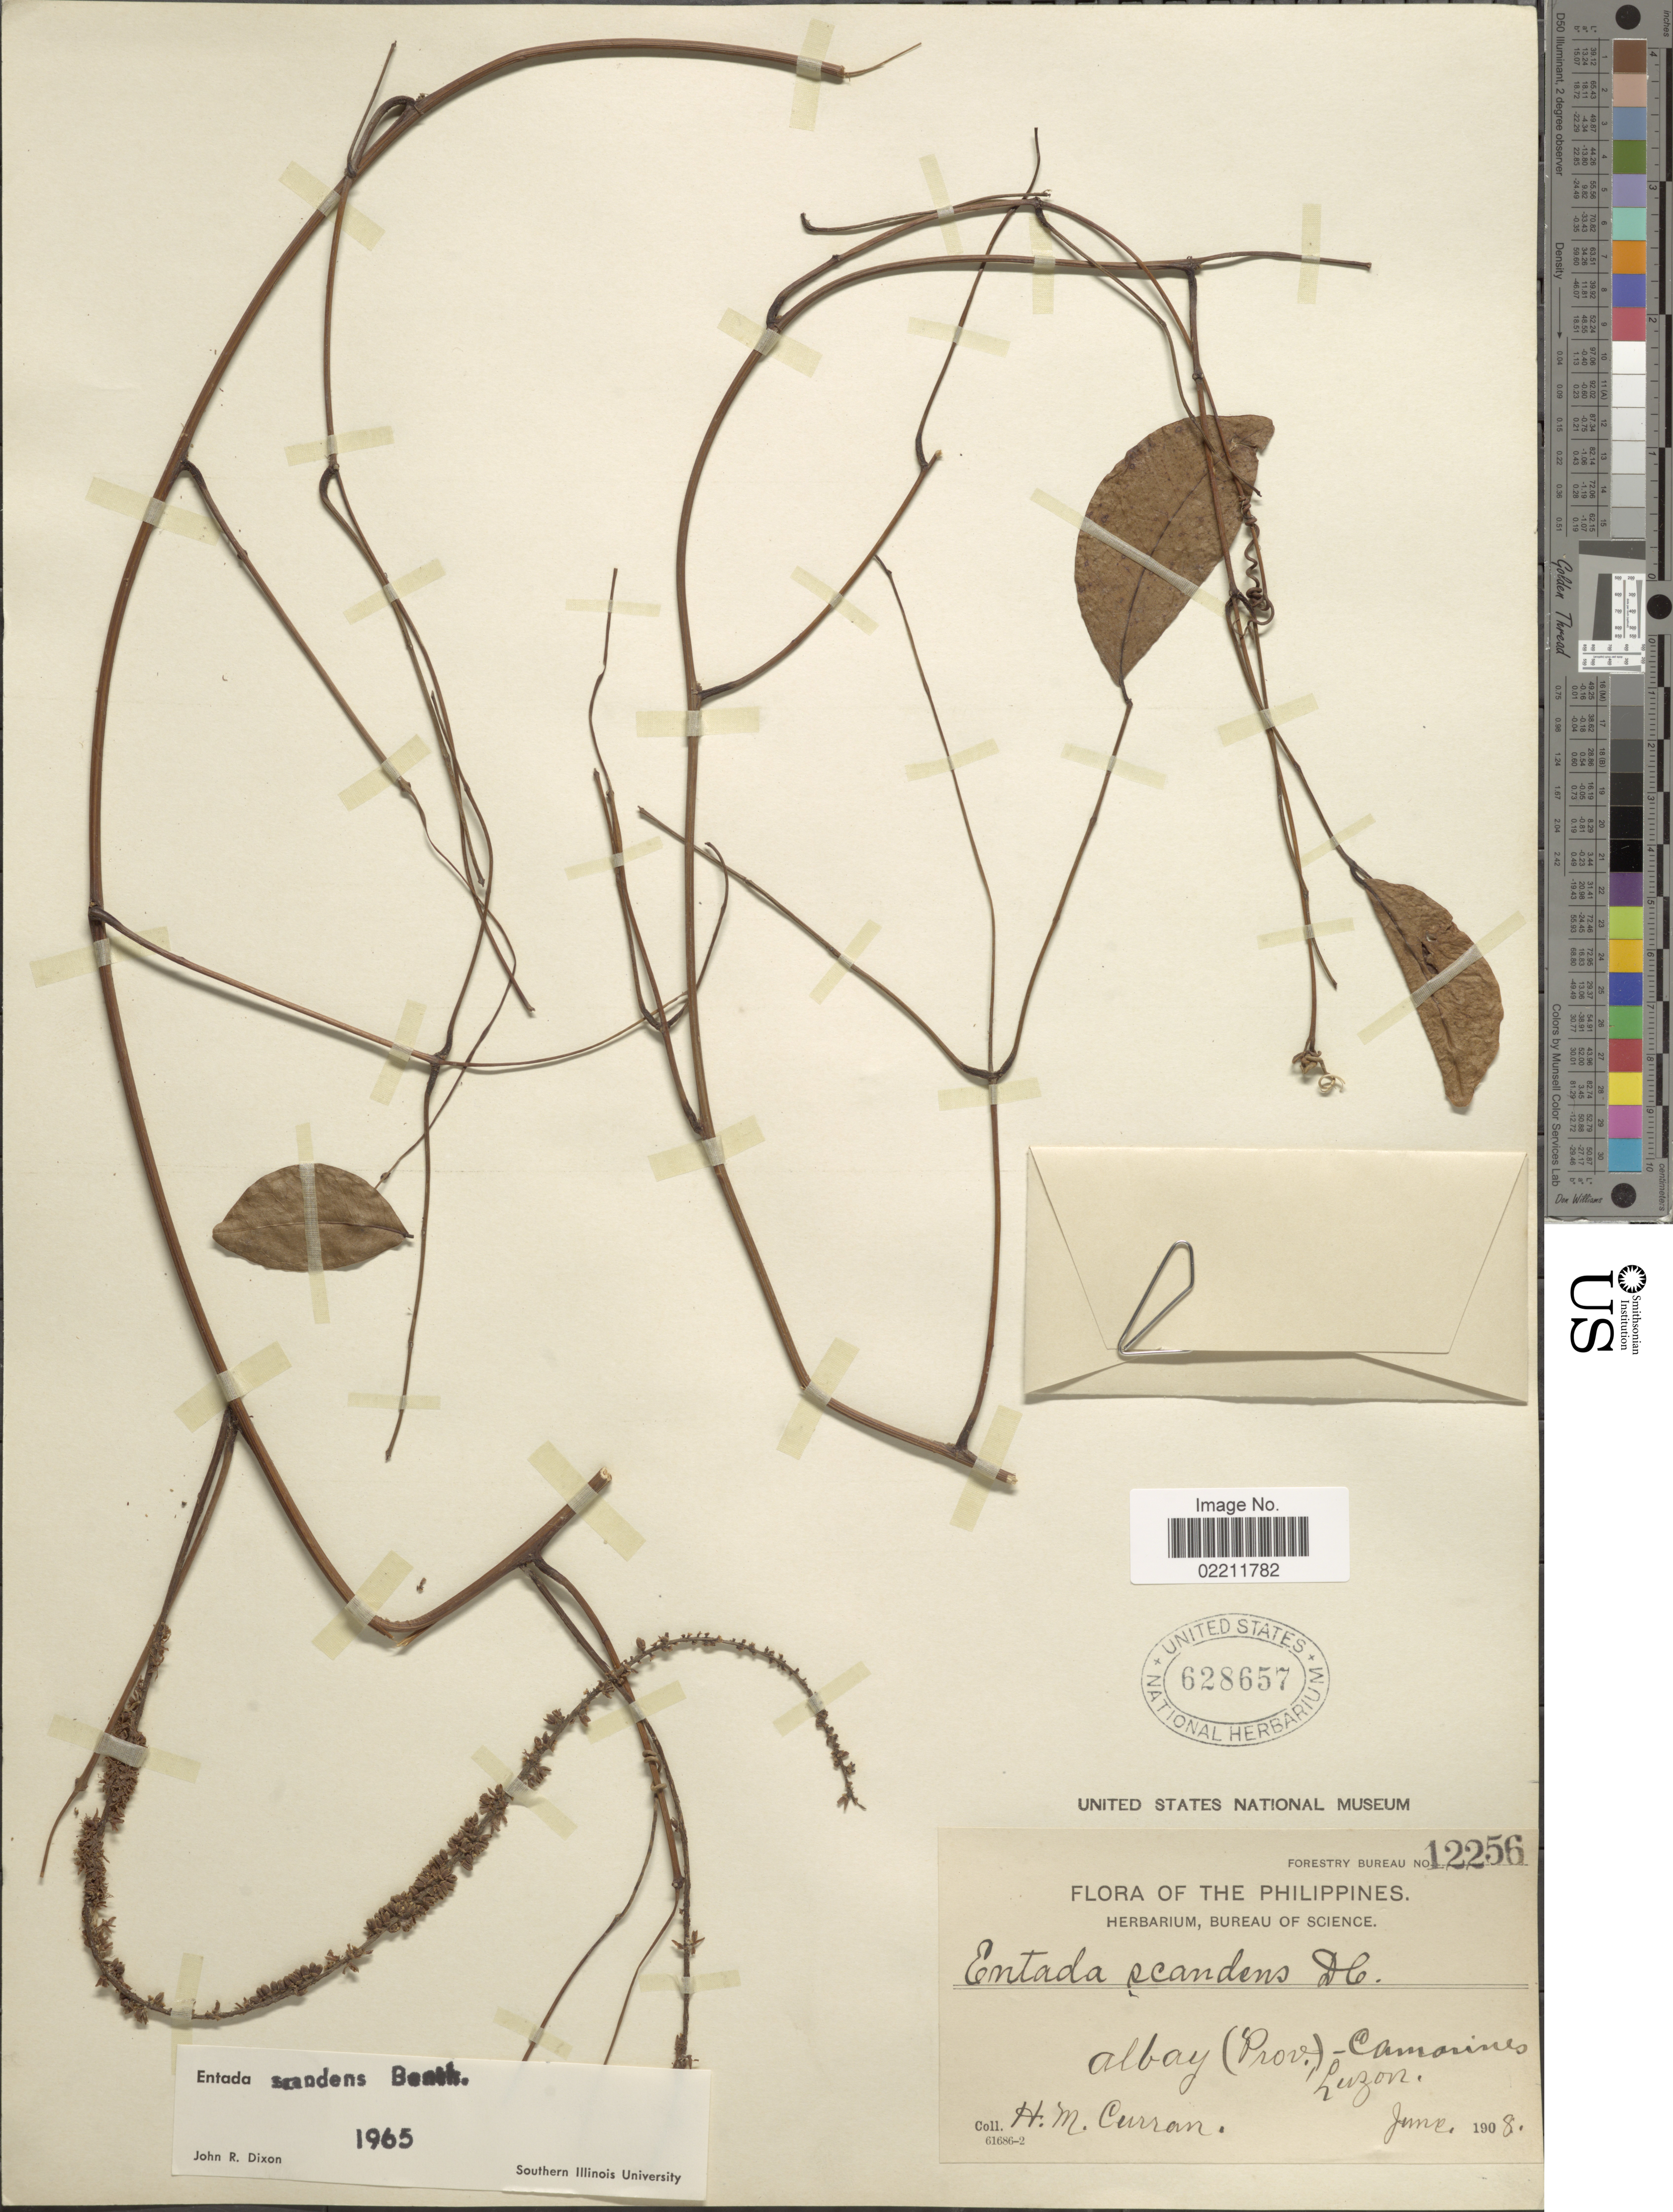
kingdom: Plantae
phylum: Tracheophyta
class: Magnoliopsida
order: Fabales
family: Fabaceae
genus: Entada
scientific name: Entada scandens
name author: Benth.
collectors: H. M. Curran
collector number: Forestry Bureau 12256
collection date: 1908-06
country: Philippines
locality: Albay (Prov,)- Camarines, Luzon.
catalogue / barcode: US 628657